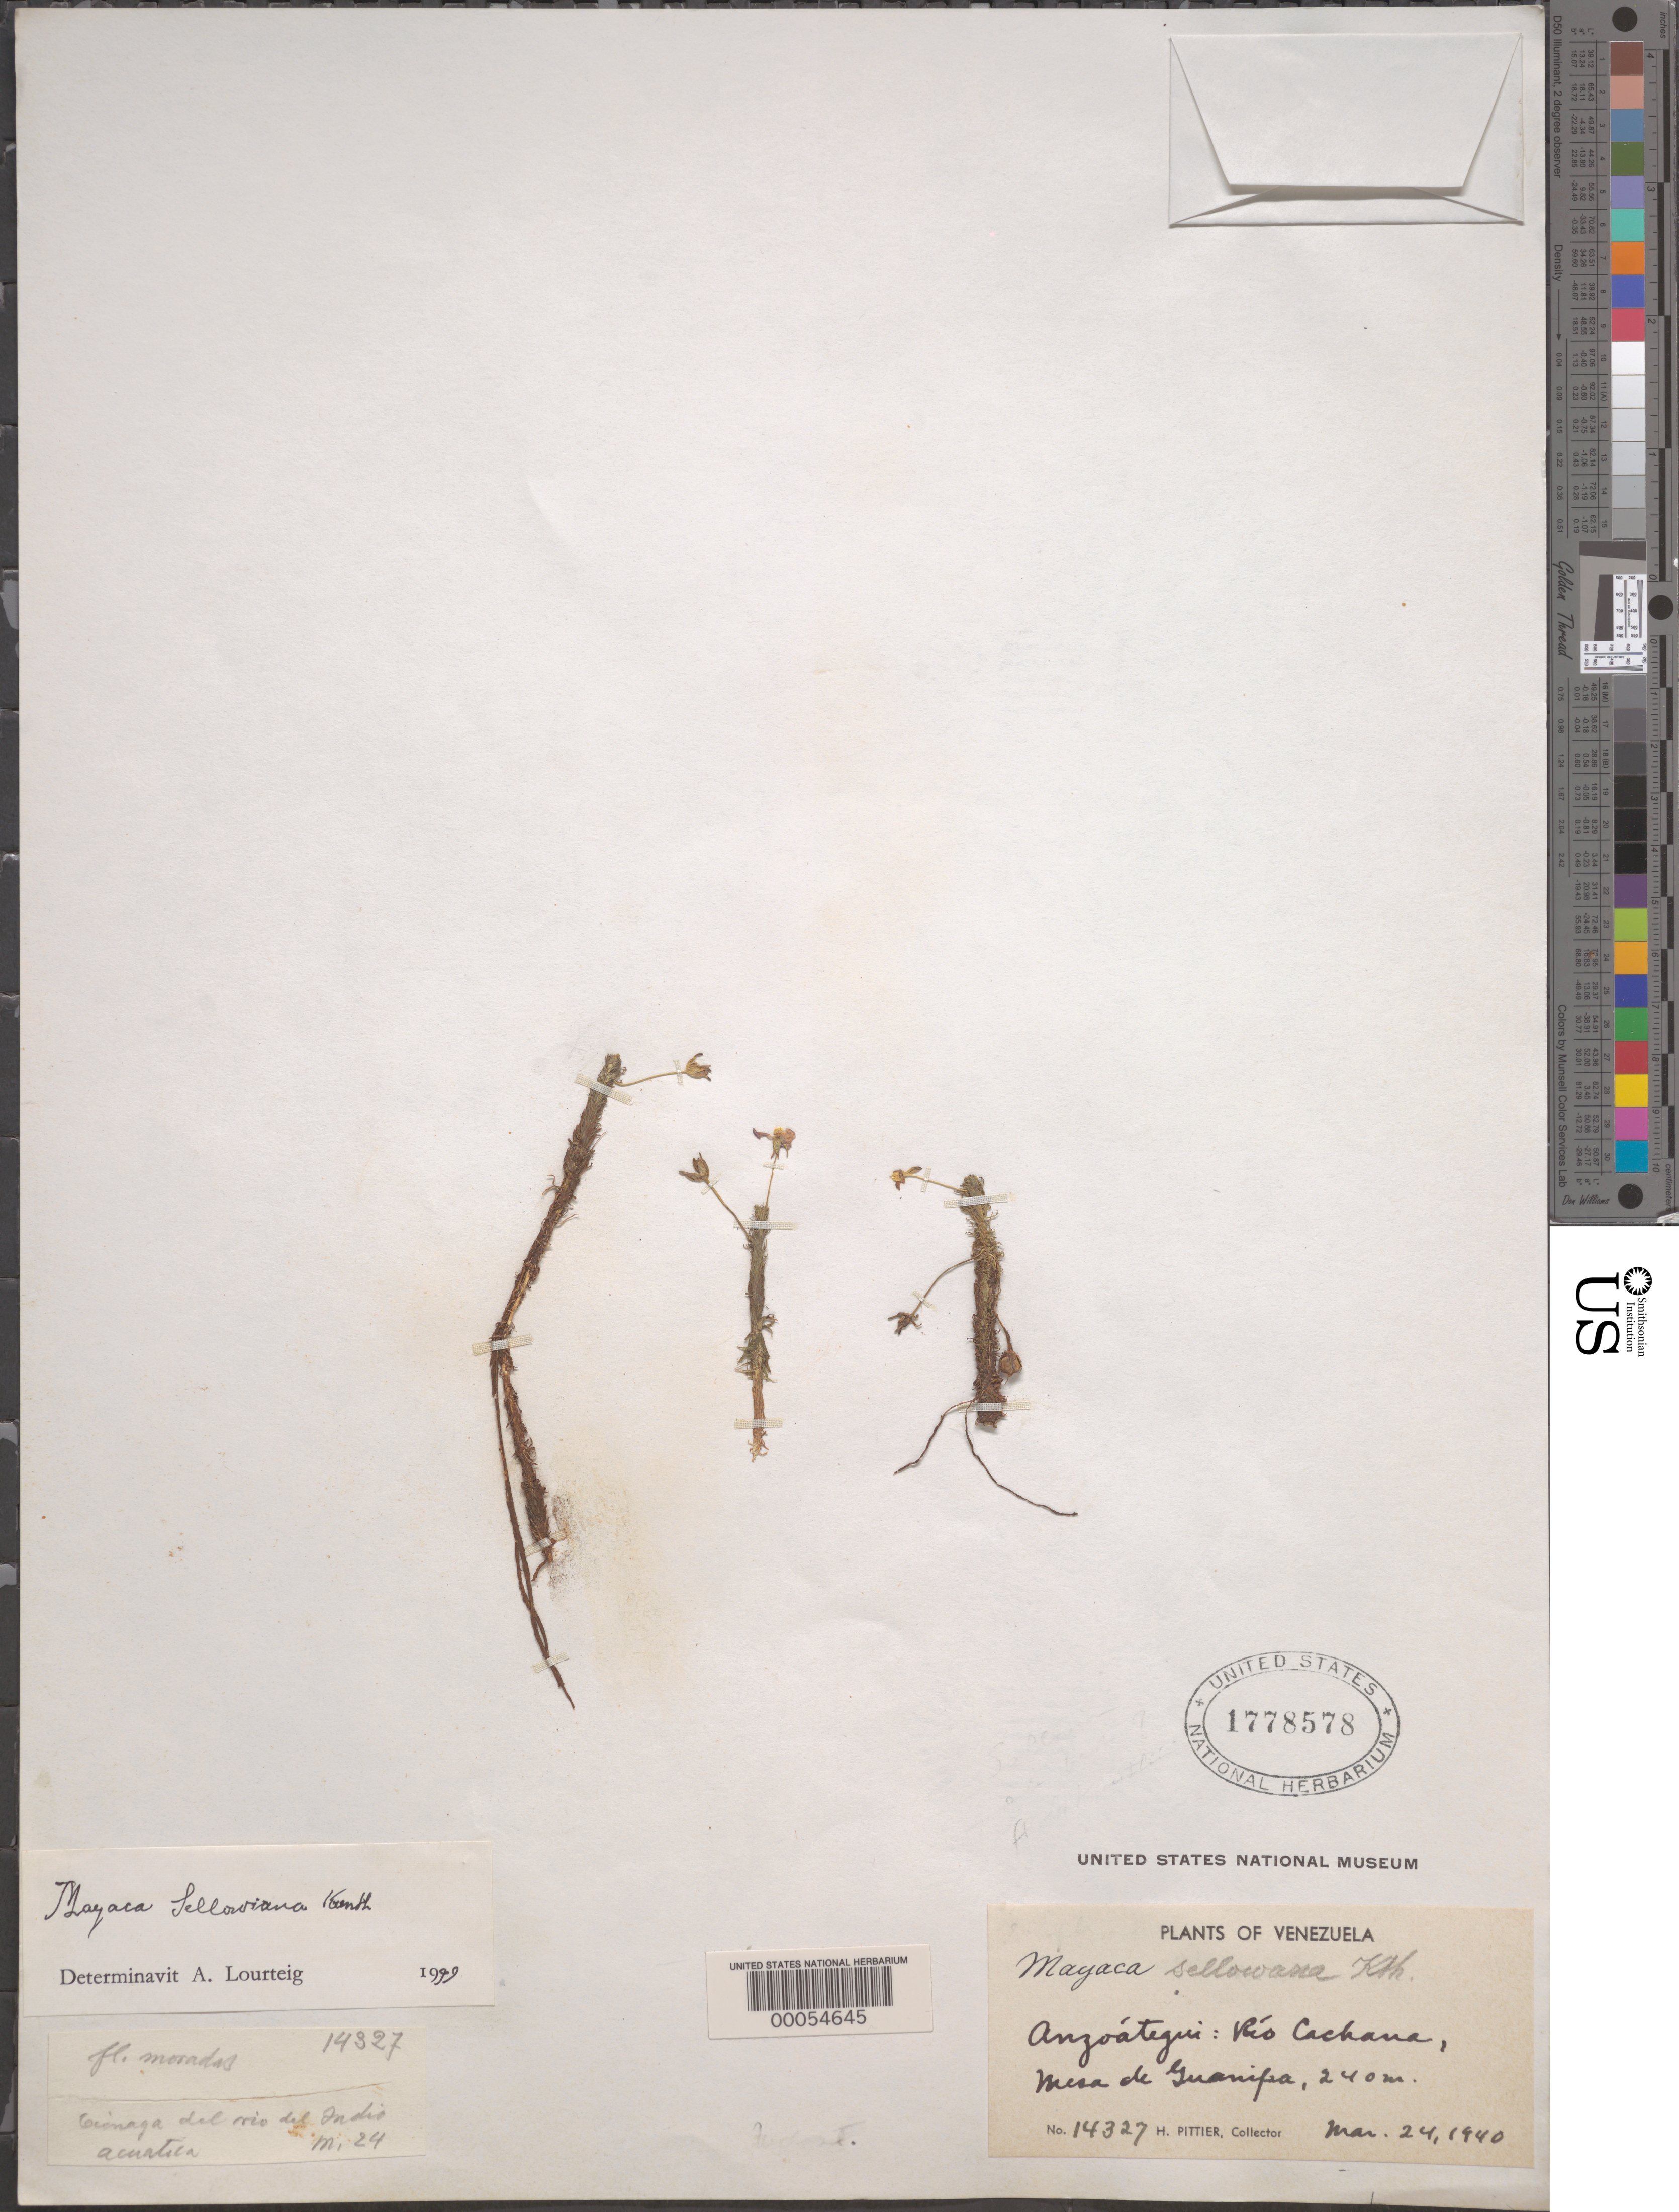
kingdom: Plantae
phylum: Tracheophyta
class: Liliopsida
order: Poales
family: Mayacaceae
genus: Mayaca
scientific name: Mayaca sellowiana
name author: Kunth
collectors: H. F. Pittier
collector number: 14327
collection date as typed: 24 Mar 1940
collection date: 1940-03-24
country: Venezuela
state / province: Mérida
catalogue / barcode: US 1778578